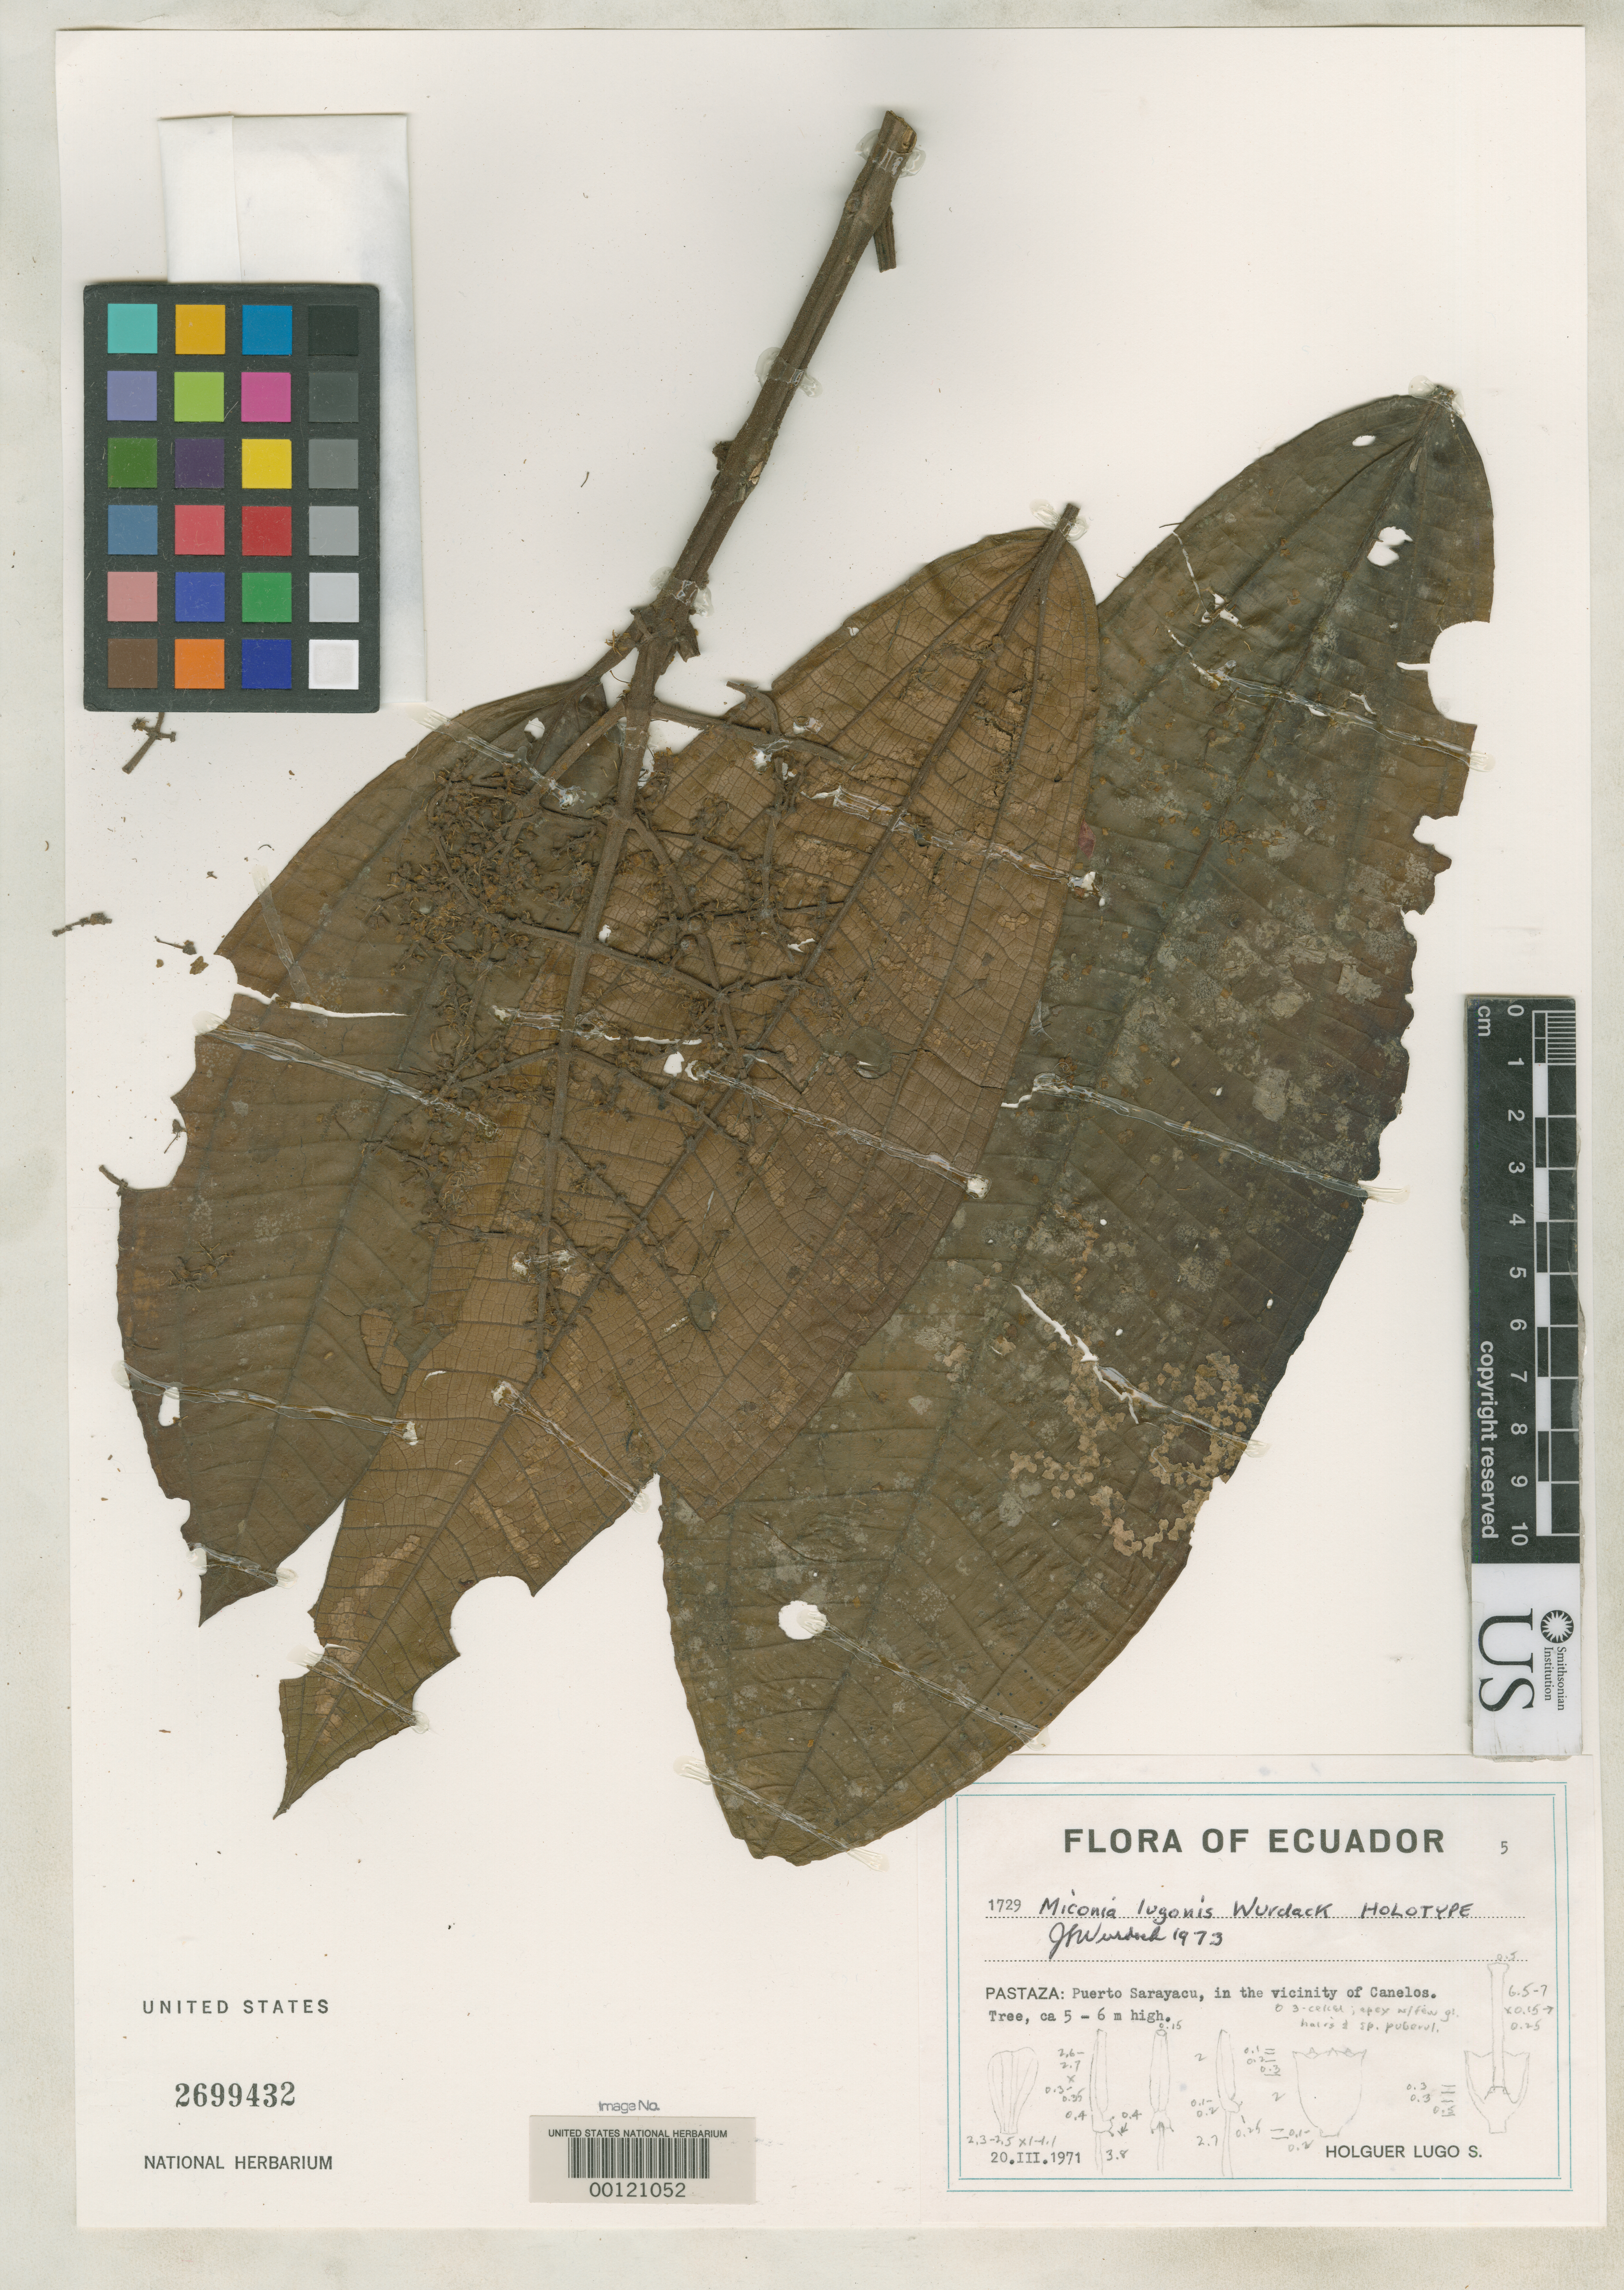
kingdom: Plantae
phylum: Tracheophyta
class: Magnoliopsida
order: Myrtales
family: Melastomataceae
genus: Miconia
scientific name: Miconia lugonis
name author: Wurdack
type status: Holotype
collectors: H. Lugo S.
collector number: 1729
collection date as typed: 20 Mar 1971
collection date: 1971-03-20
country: Ecuador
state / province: Pastaza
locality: Puerto Sarayacu near Canelos.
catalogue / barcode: US 2699432